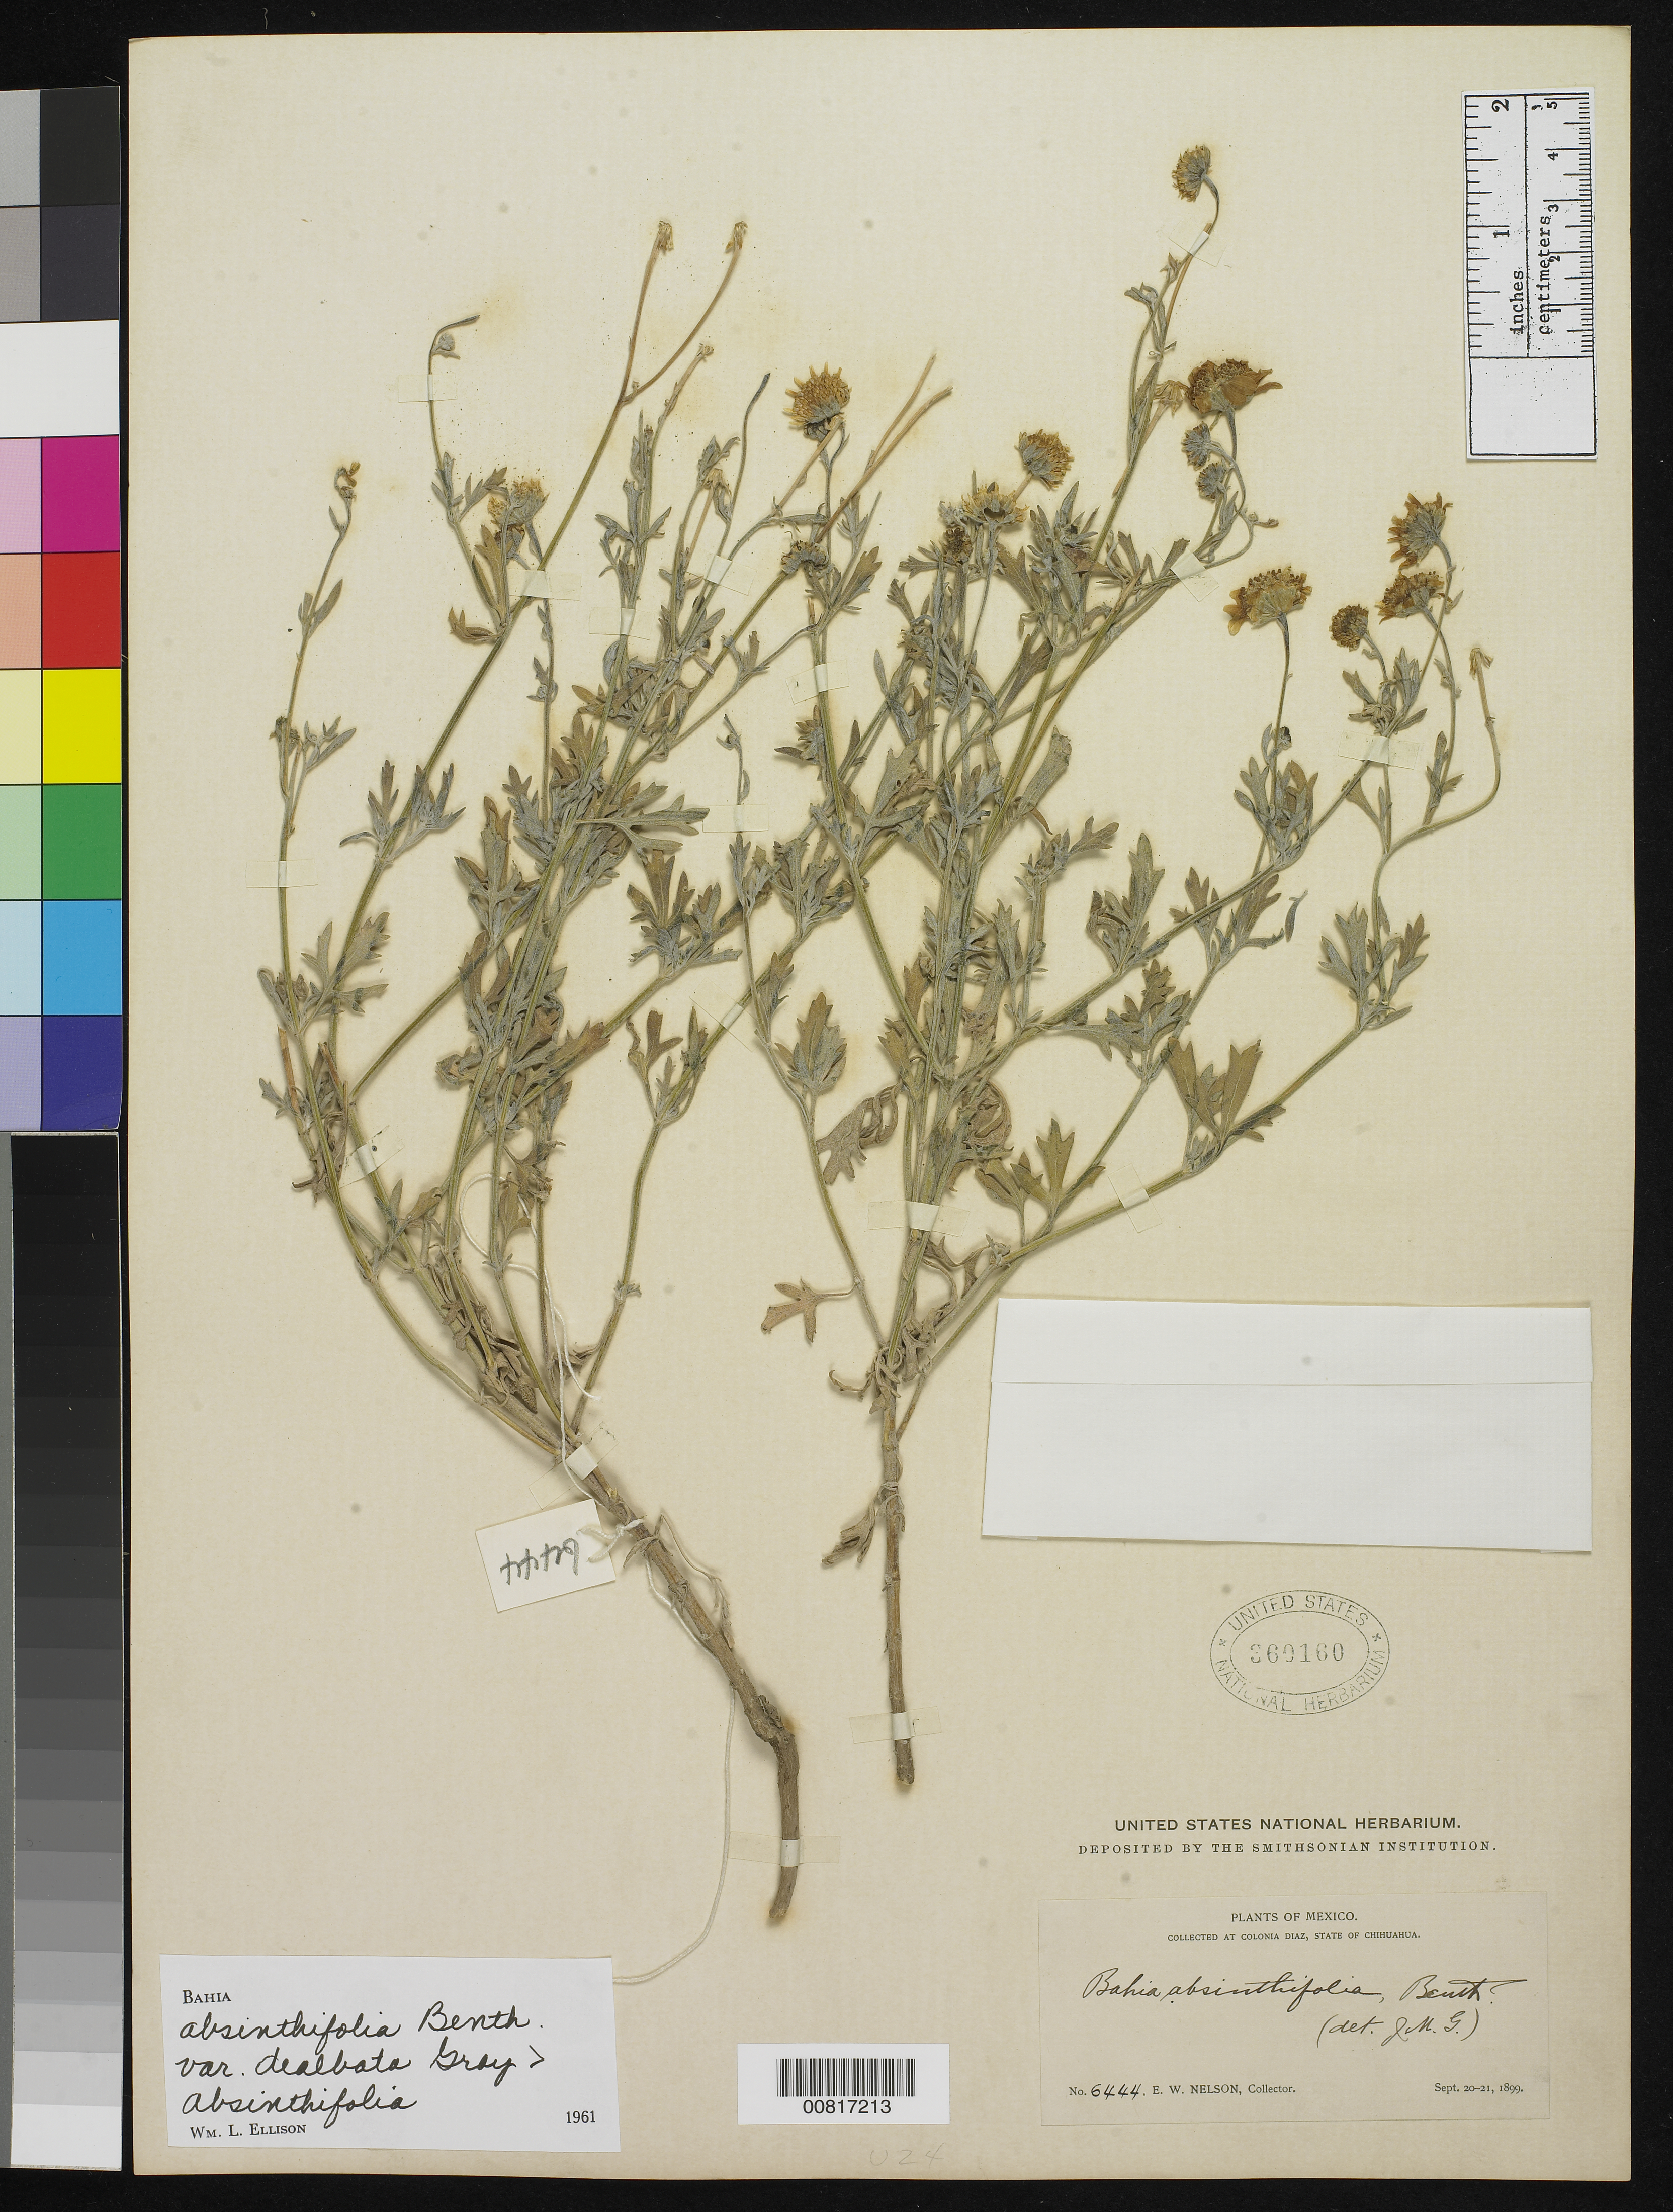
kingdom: Plantae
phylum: Tracheophyta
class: Magnoliopsida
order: Asterales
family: Asteraceae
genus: Bahia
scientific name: Bahia absinthifolia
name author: Benth.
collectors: E. W. Nelson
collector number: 6444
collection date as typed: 20 Sep 1899 to 21 Sep 1899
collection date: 1899-09-20/1899-09-21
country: Mexico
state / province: Chihuahua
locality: Colonia Díaz, Chihuahua.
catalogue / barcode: US 360160